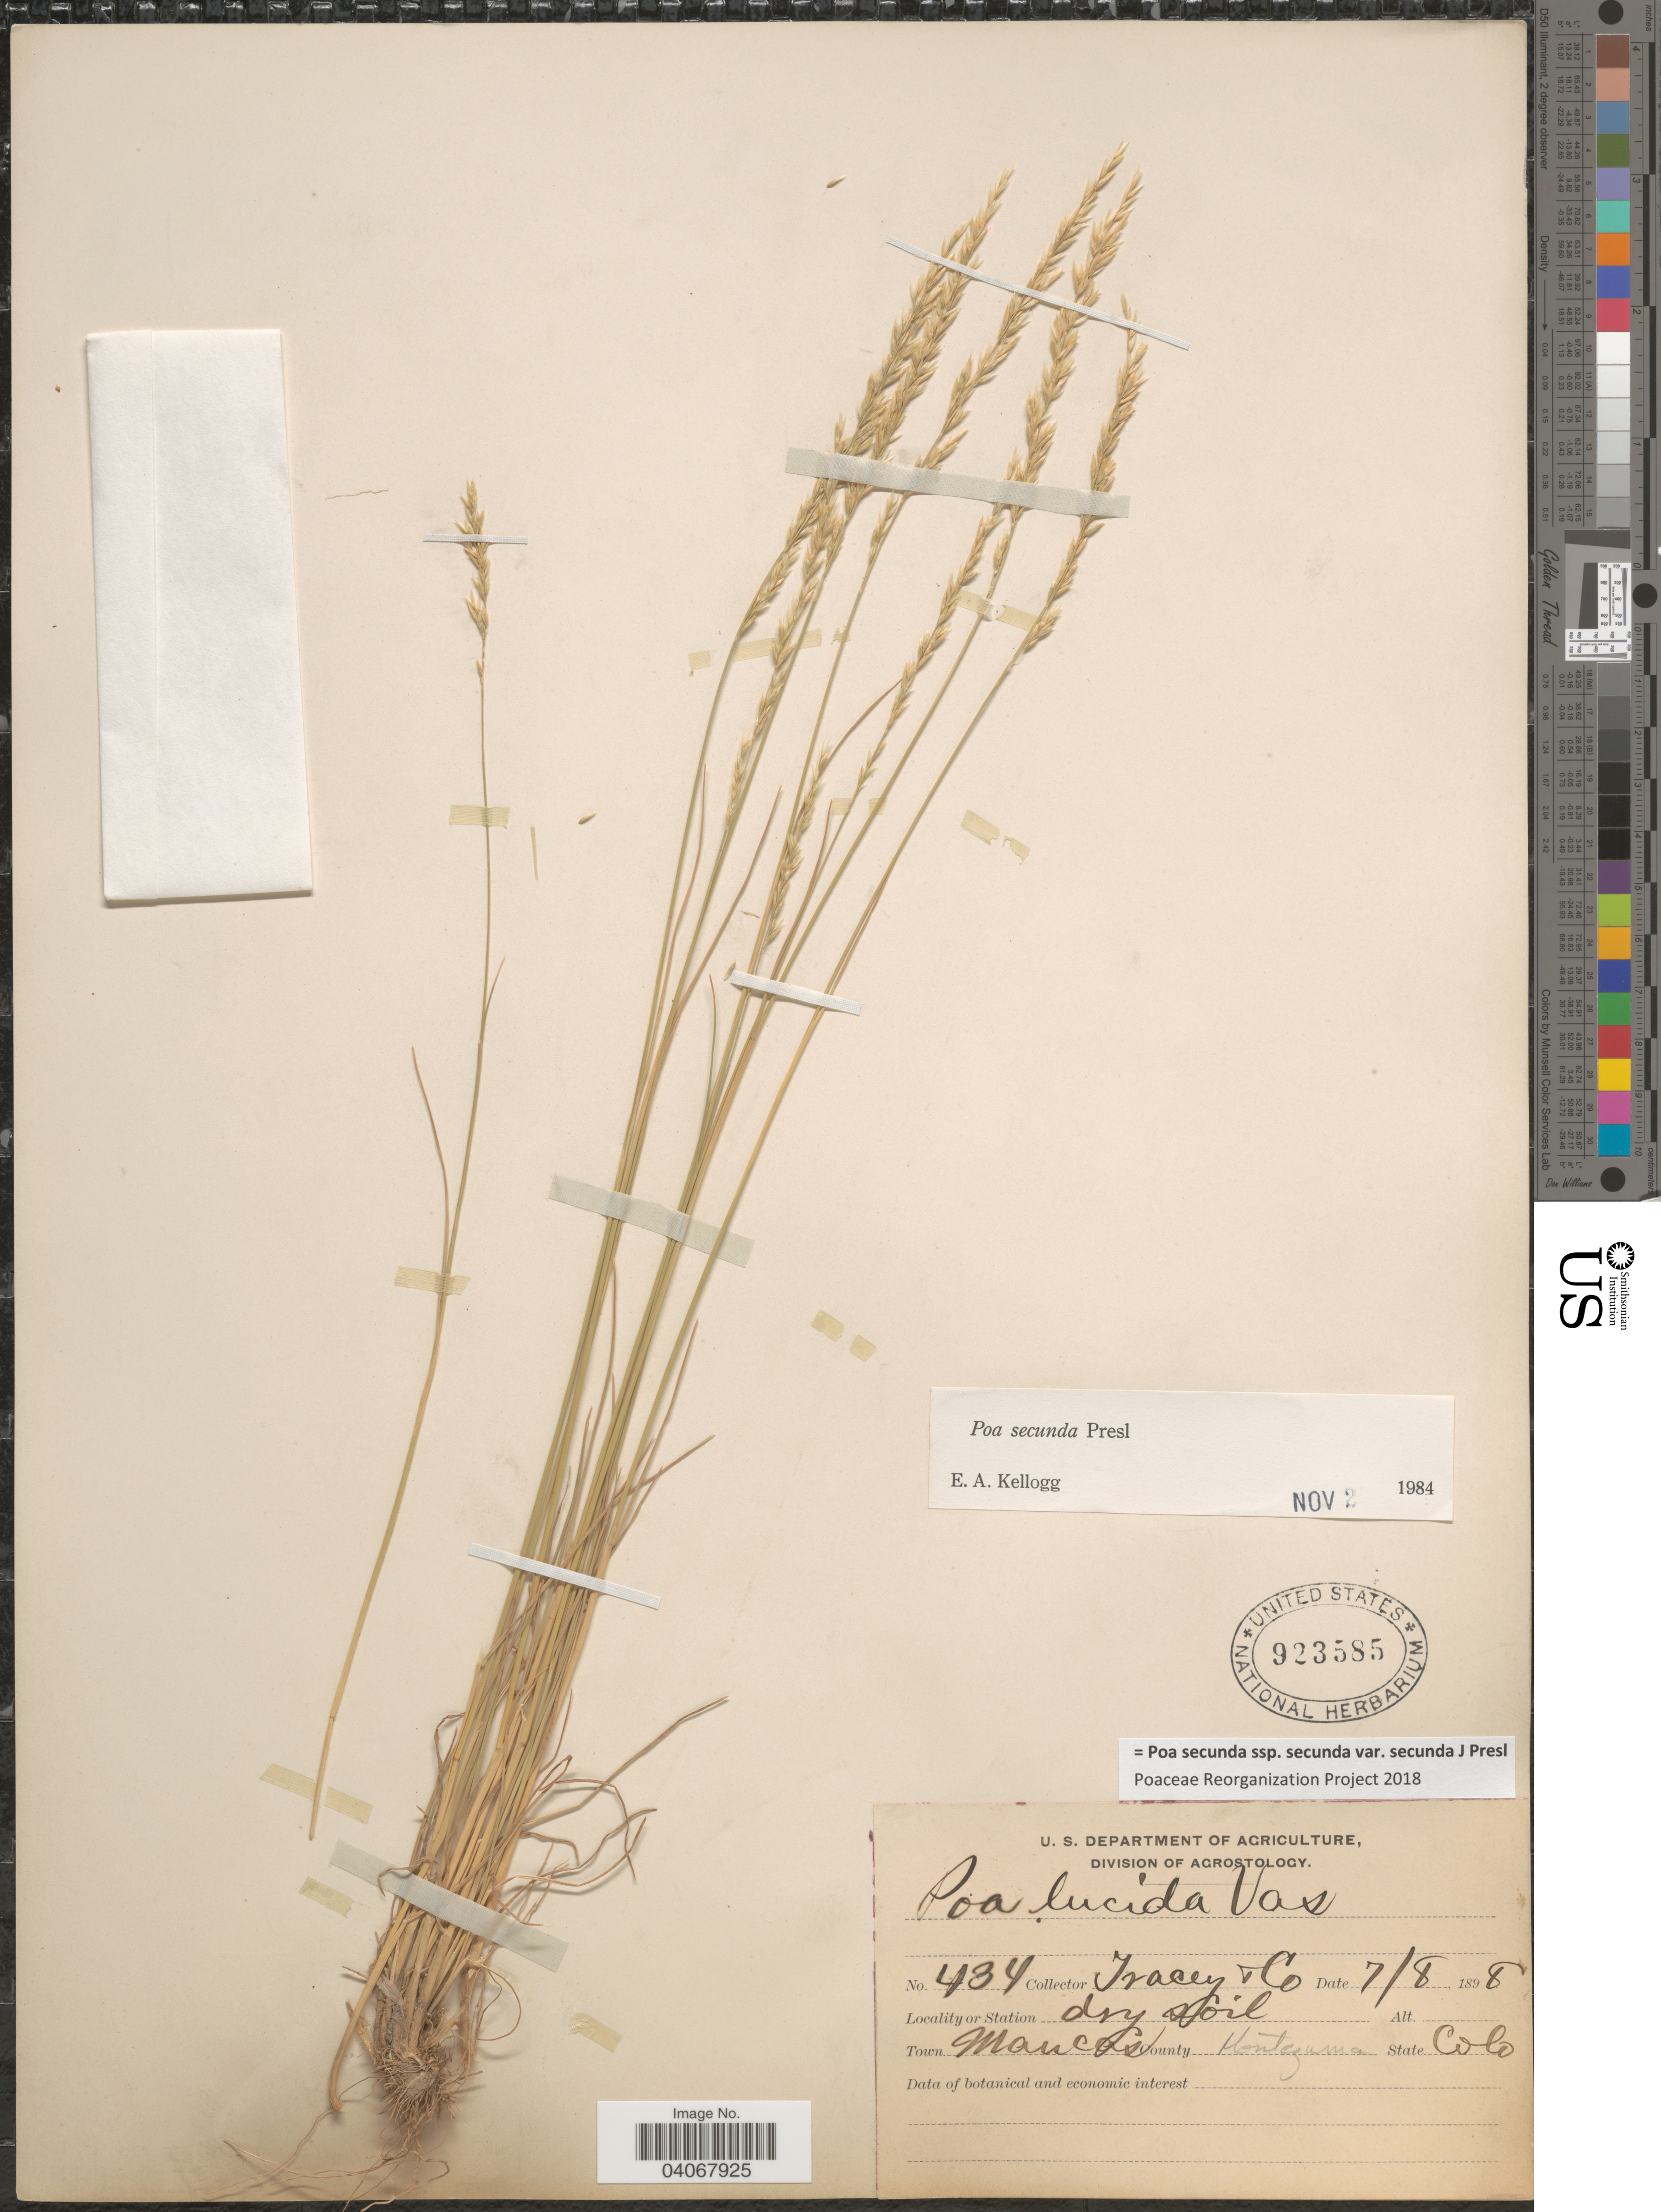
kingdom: Plantae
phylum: Tracheophyta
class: Liliopsida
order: Poales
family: Poaceae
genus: Poa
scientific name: Poa secunda subsp. secunda var. secunda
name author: J. Presl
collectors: Tracey & et al.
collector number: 434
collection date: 1898-07-08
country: United States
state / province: Colorado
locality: Dry soil. Town Mancas. County Montezuma.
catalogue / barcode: US 923585